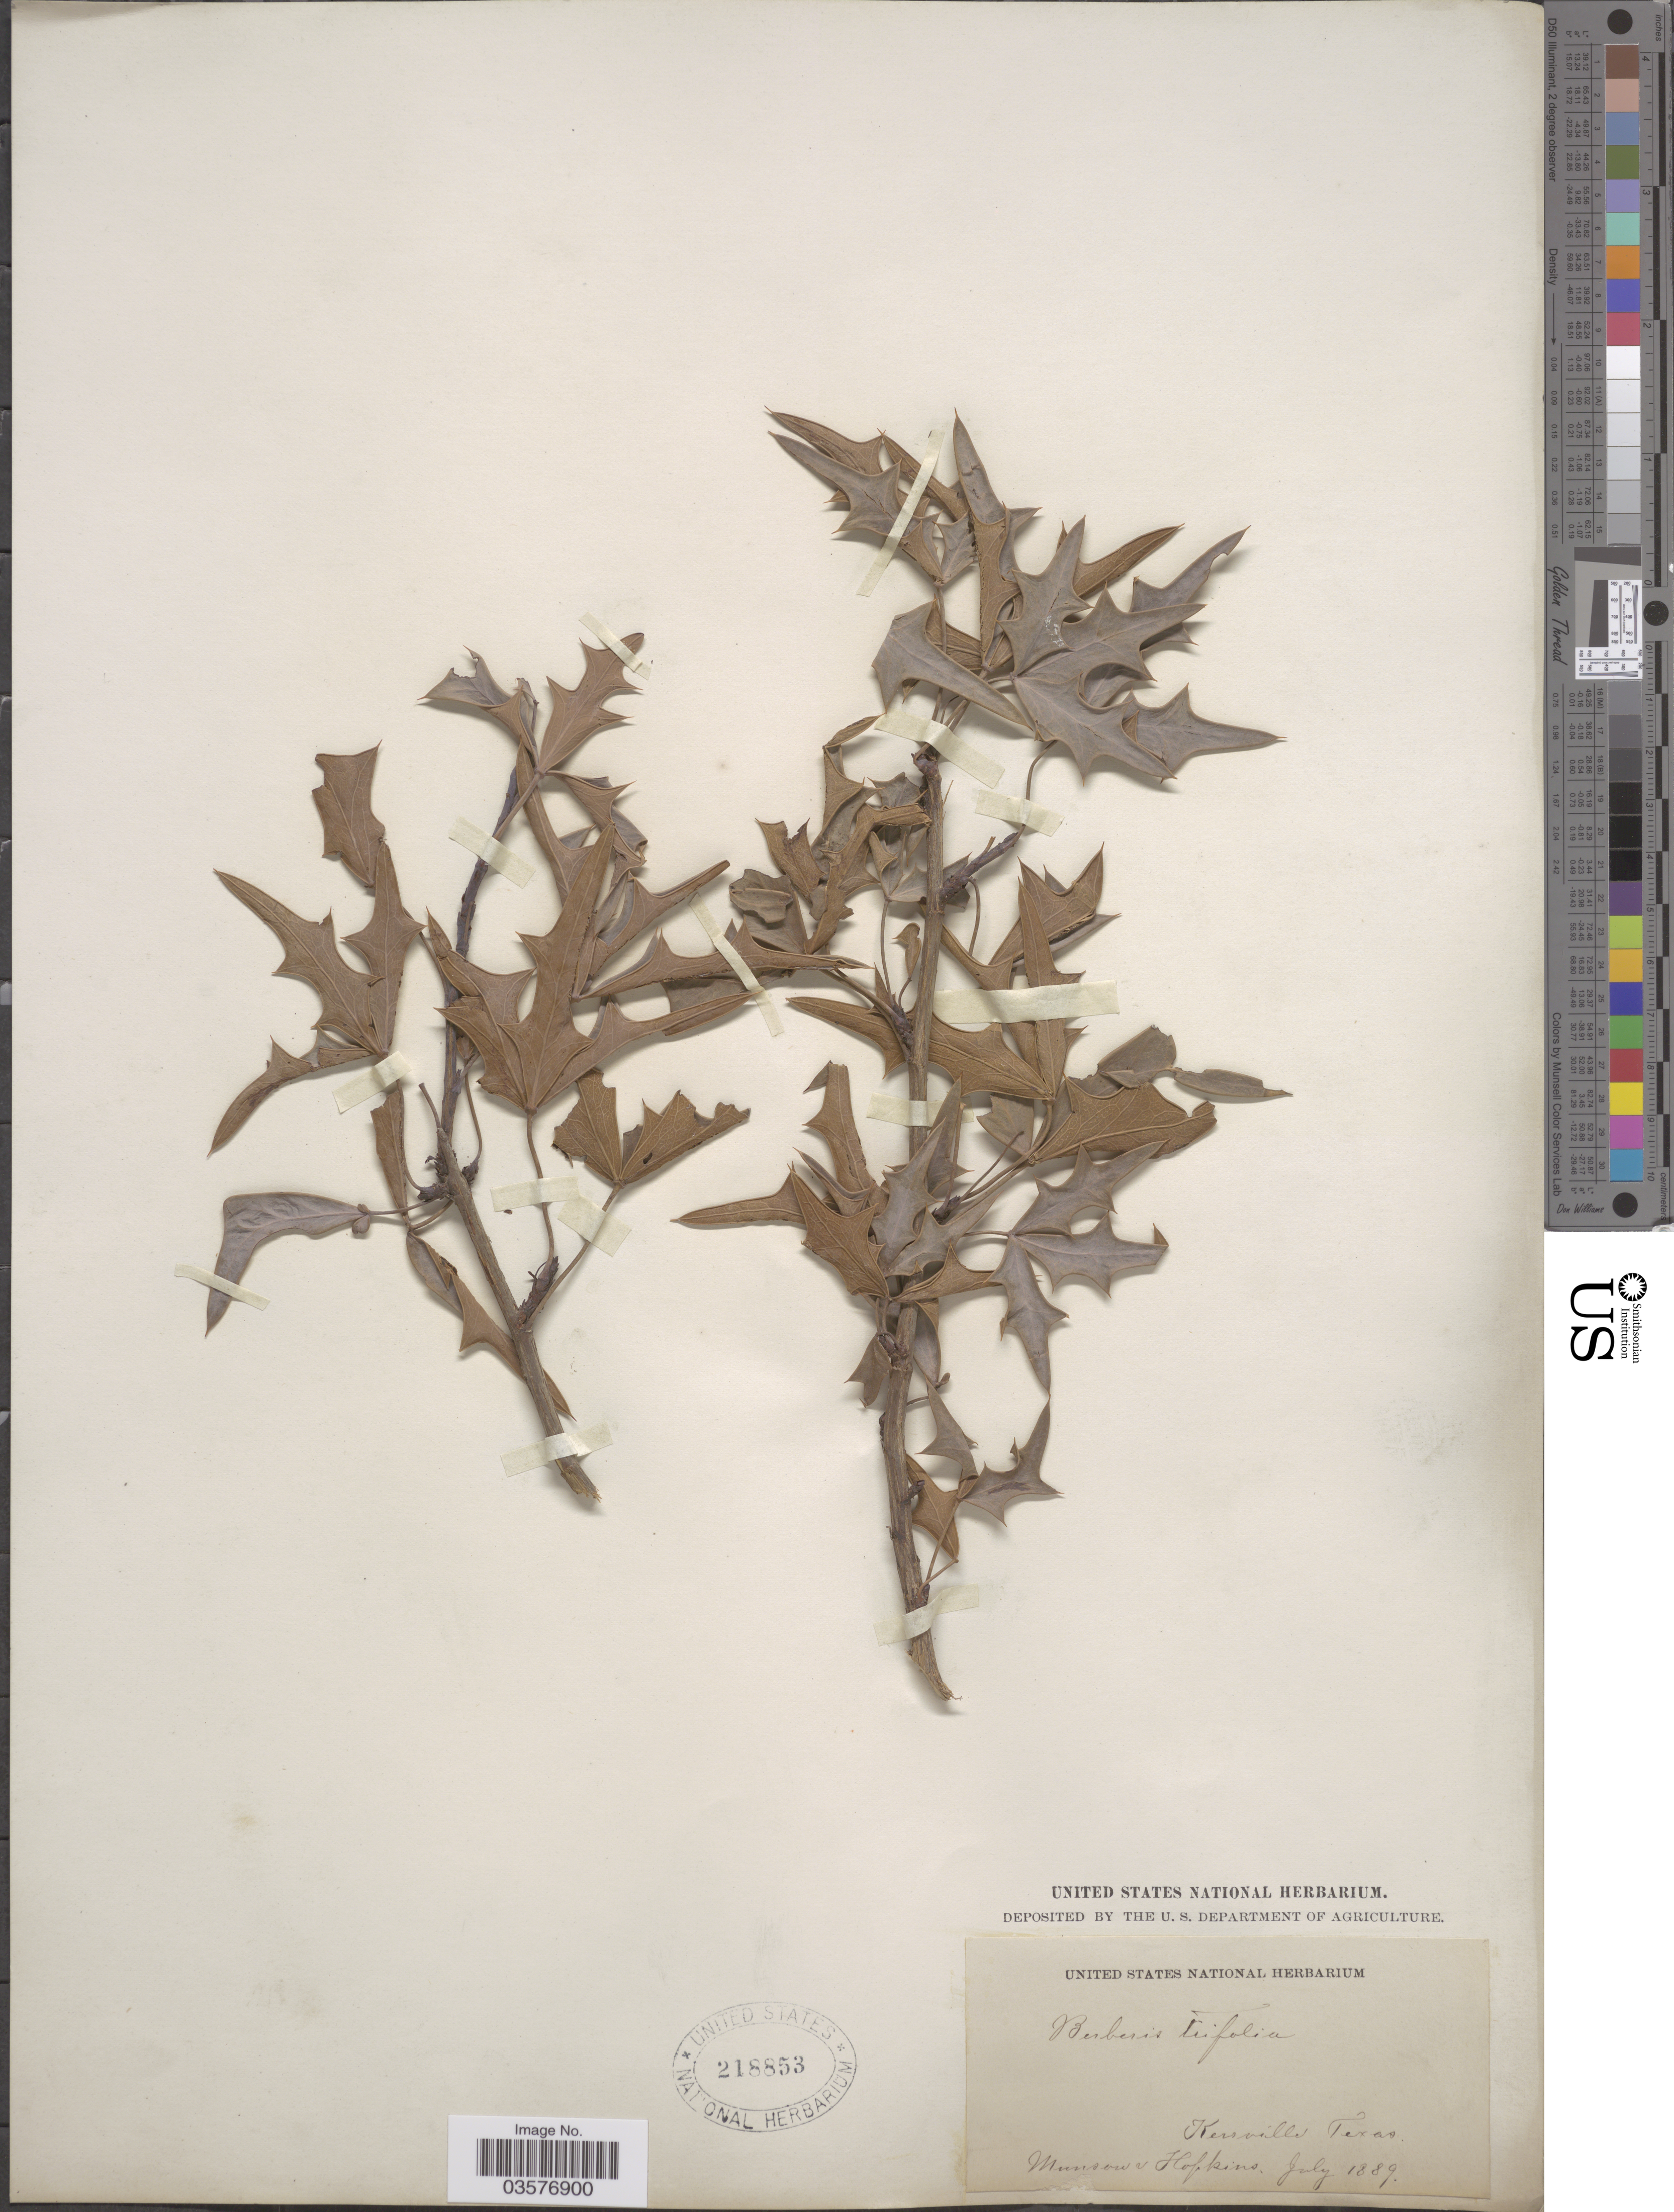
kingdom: Plantae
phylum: Tracheophyta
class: Magnoliopsida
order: Ranunculales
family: Berberidaceae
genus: Mahonia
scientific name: Mahonia trifoliolata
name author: (Monic.) Fedde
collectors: M. Hopkins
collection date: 1889-07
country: United States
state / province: Texas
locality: Kersville.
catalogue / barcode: US 218853